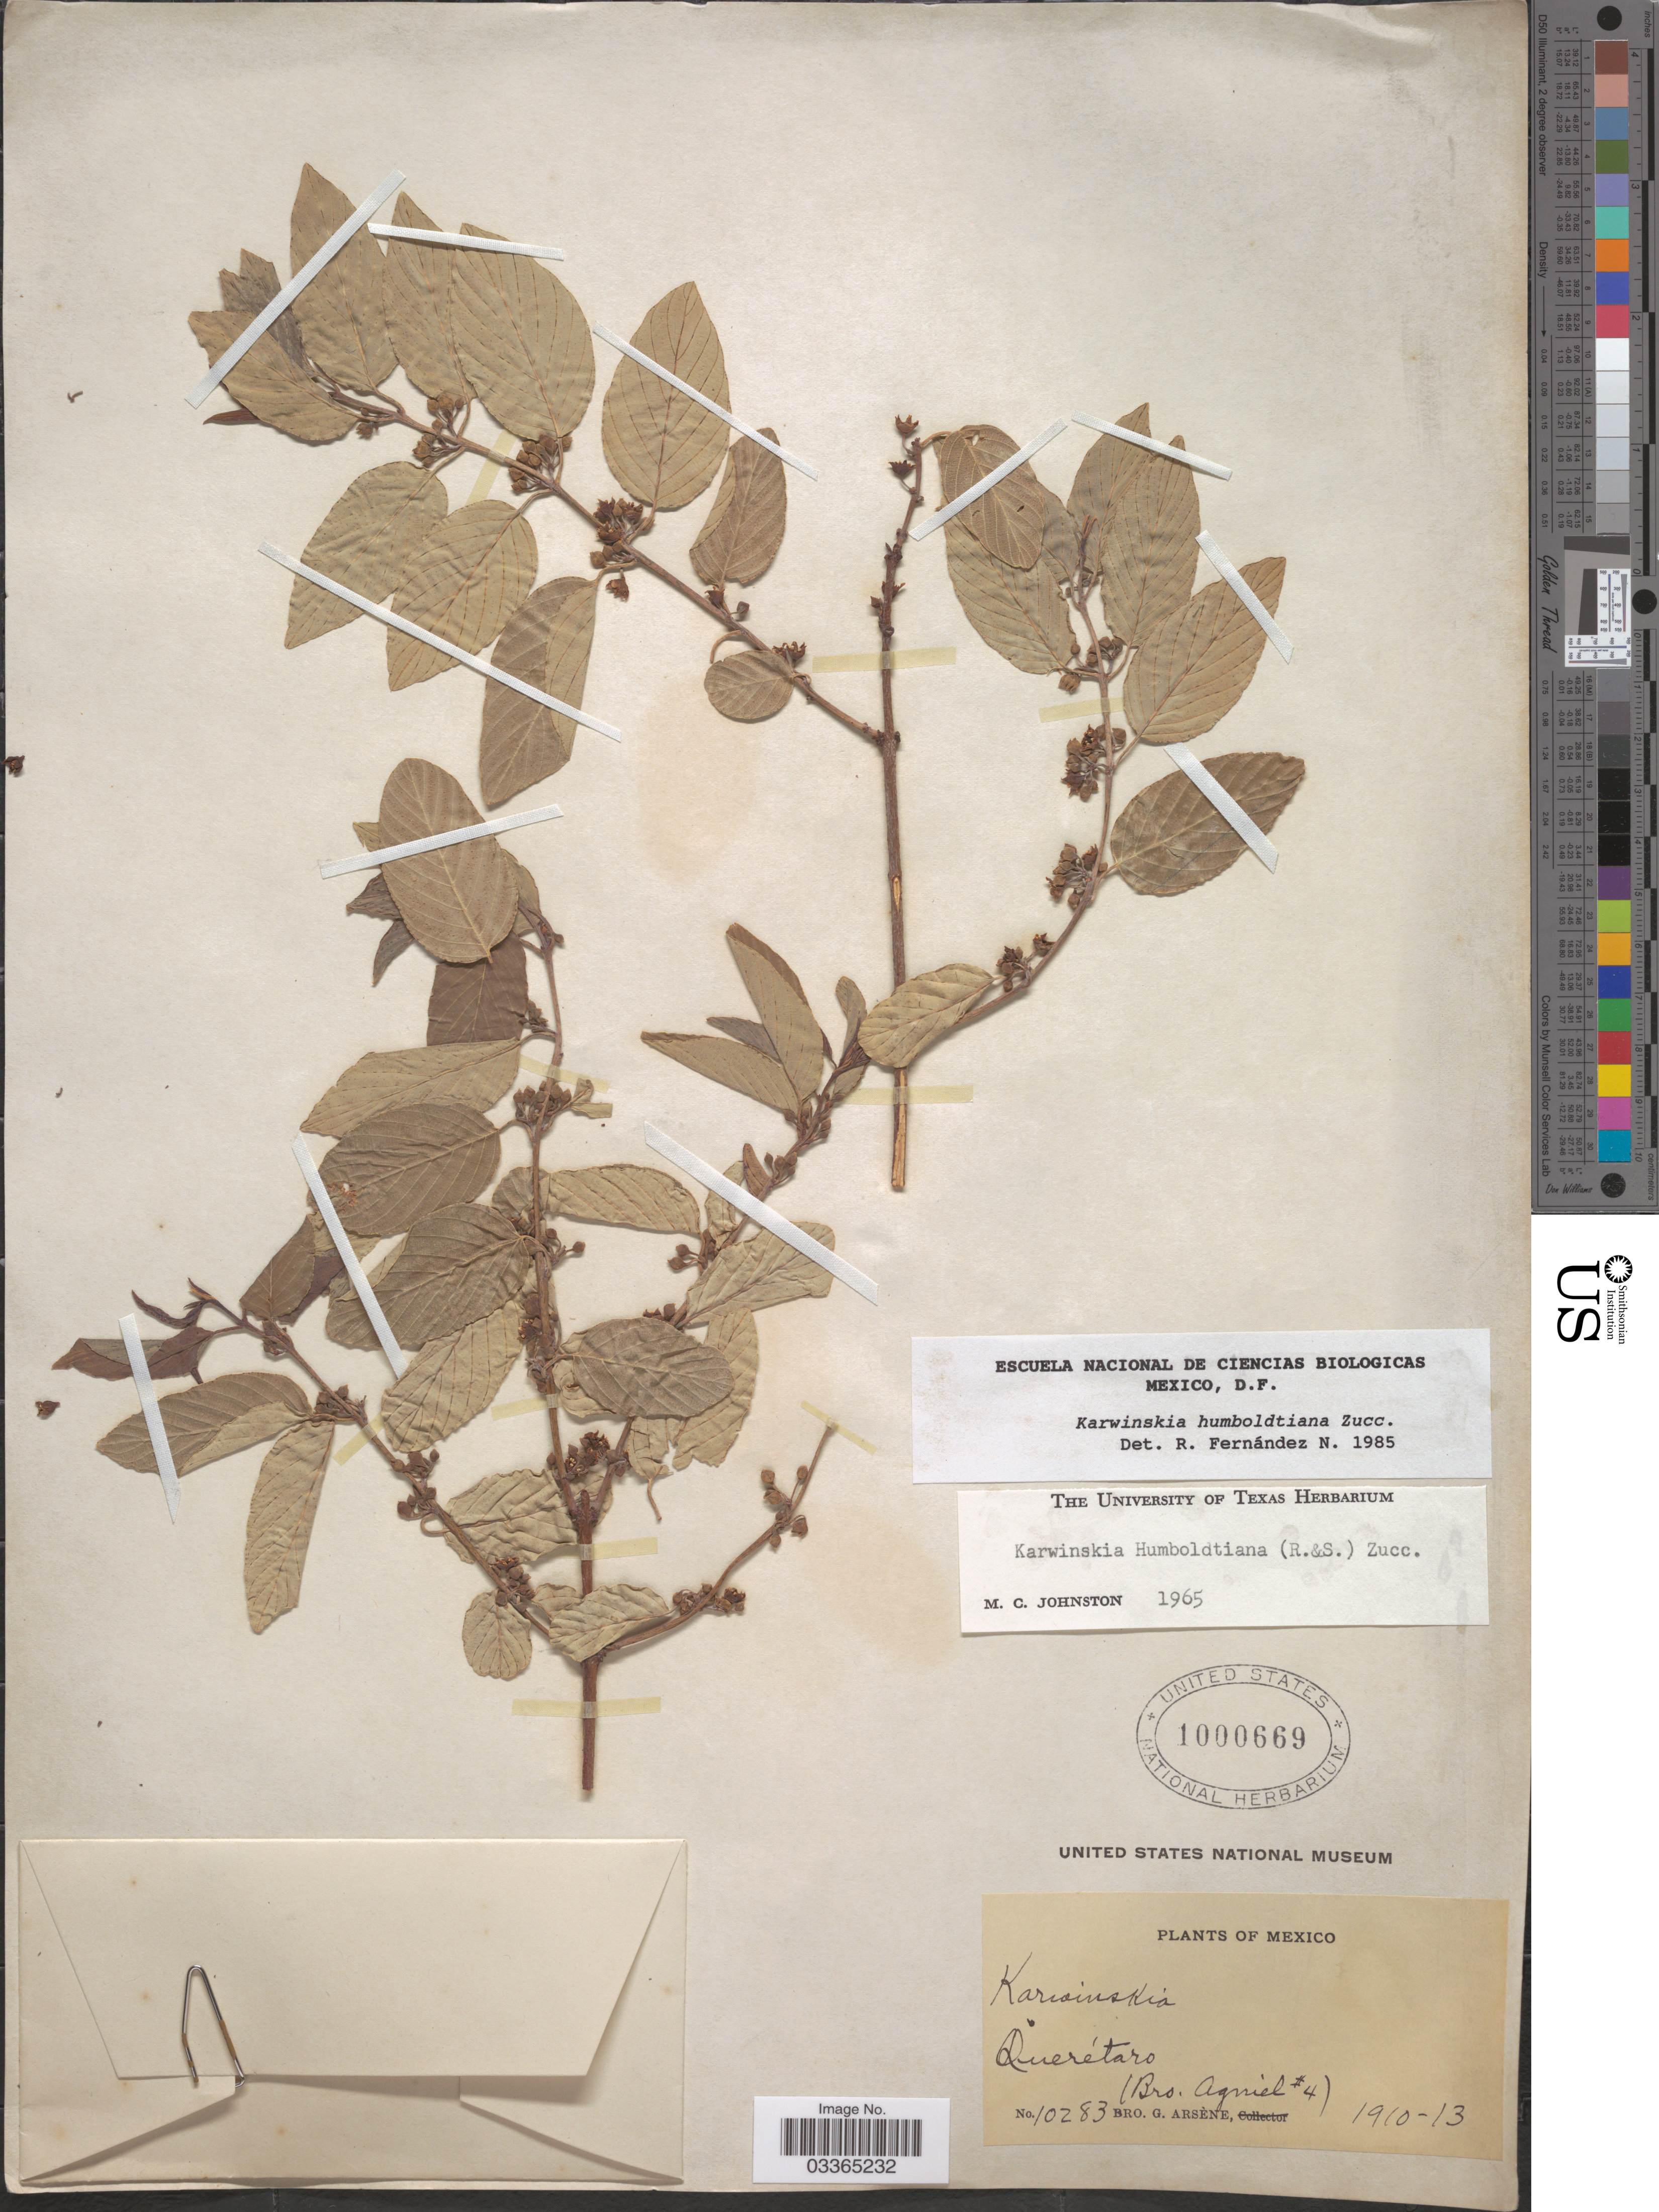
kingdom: Plantae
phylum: Tracheophyta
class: Magnoliopsida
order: Rosales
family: Rhamnaceae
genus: Karwinskia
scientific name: Karwinskia humboldtiana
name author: (Schult.) Zucc.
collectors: Bro. G. Arsène & Bro. Agniel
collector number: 4/10283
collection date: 1910/1913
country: Mexico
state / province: Querétaro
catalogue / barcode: US 1000669